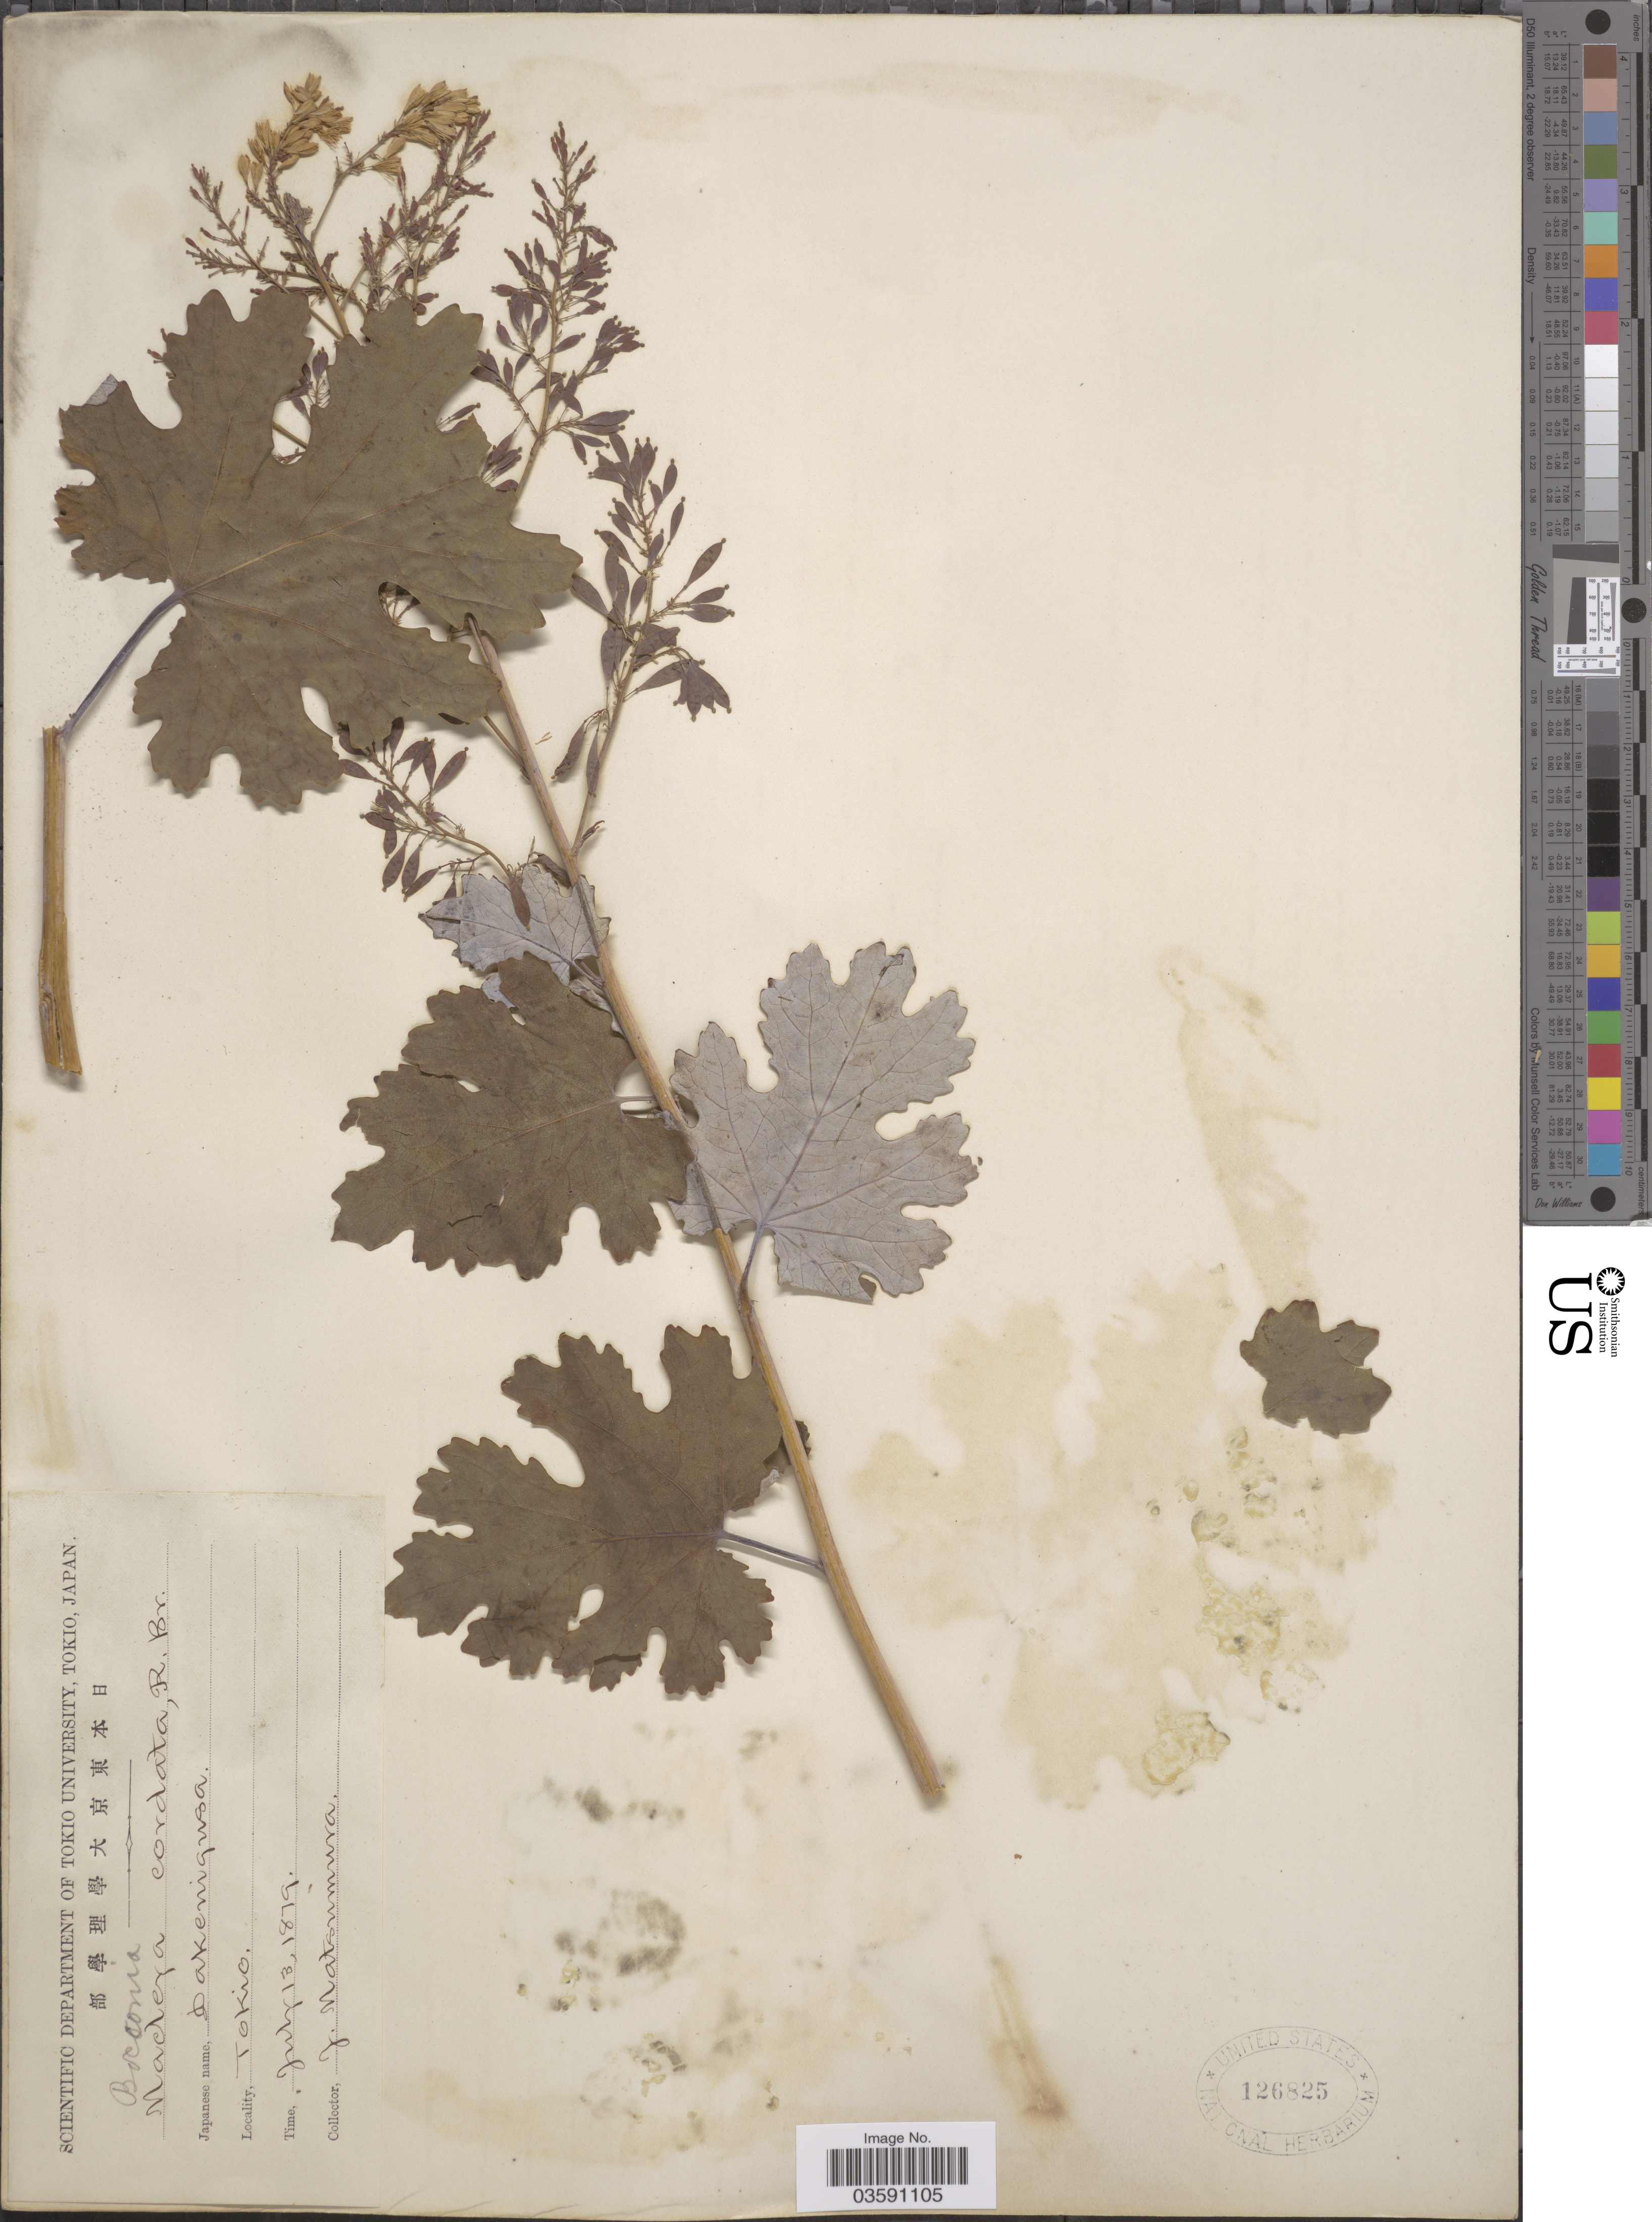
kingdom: Plantae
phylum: Tracheophyta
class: Magnoliopsida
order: Ranunculales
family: Papaveraceae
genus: Macleaya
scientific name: Macleaya cordata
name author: (Willd.) R. Br.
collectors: J. Matsumura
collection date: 1879-07-13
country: Japan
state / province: Tokyo, Federal City of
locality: Tokio.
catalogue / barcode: US 126825